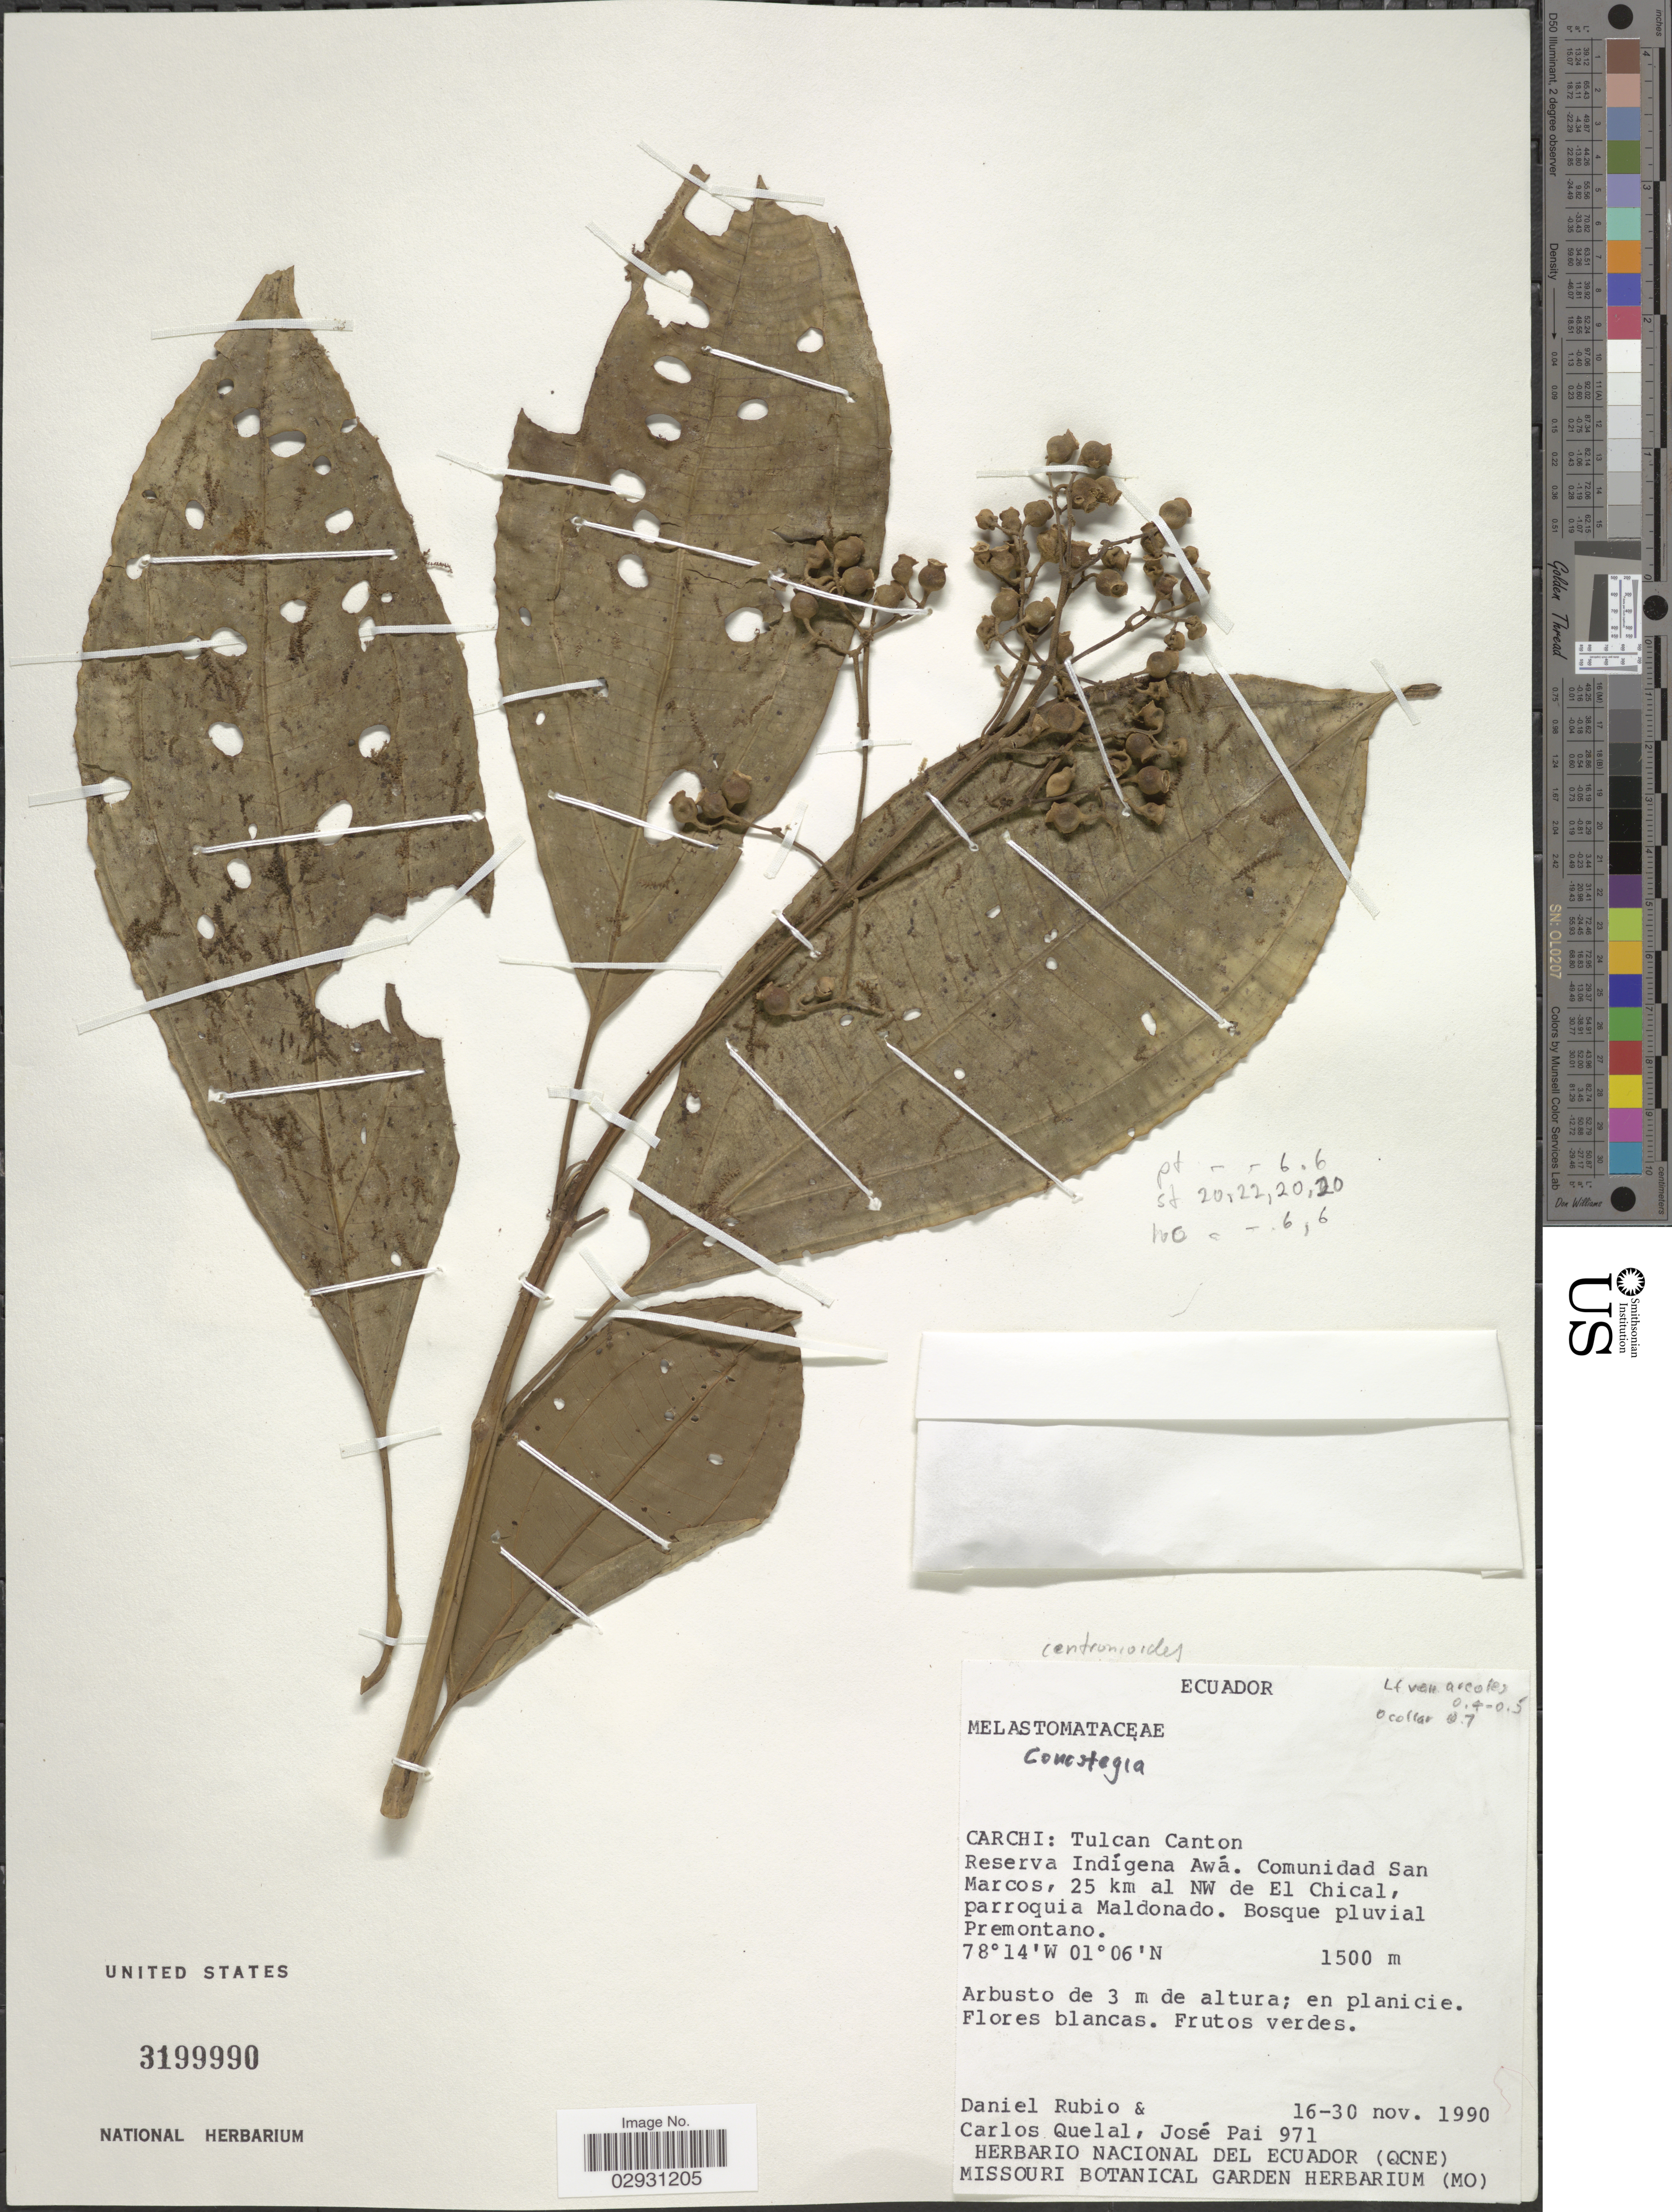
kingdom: Plantae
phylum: Tracheophyta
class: Magnoliopsida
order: Myrtales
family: Melastomataceae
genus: Conostegia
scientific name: Conostegia centronioides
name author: Markgr.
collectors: D. Rubio, C. Quelal & J. Pai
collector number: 971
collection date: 1990-11-16/1990-11-30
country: Ecuador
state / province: Carchi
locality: Tulcan Canton. Reserva Indígena Awá. Comunidad San Marcos, 25 km al NW de El Chical, parroquia Maldonado.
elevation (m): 1500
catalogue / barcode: US 3199990